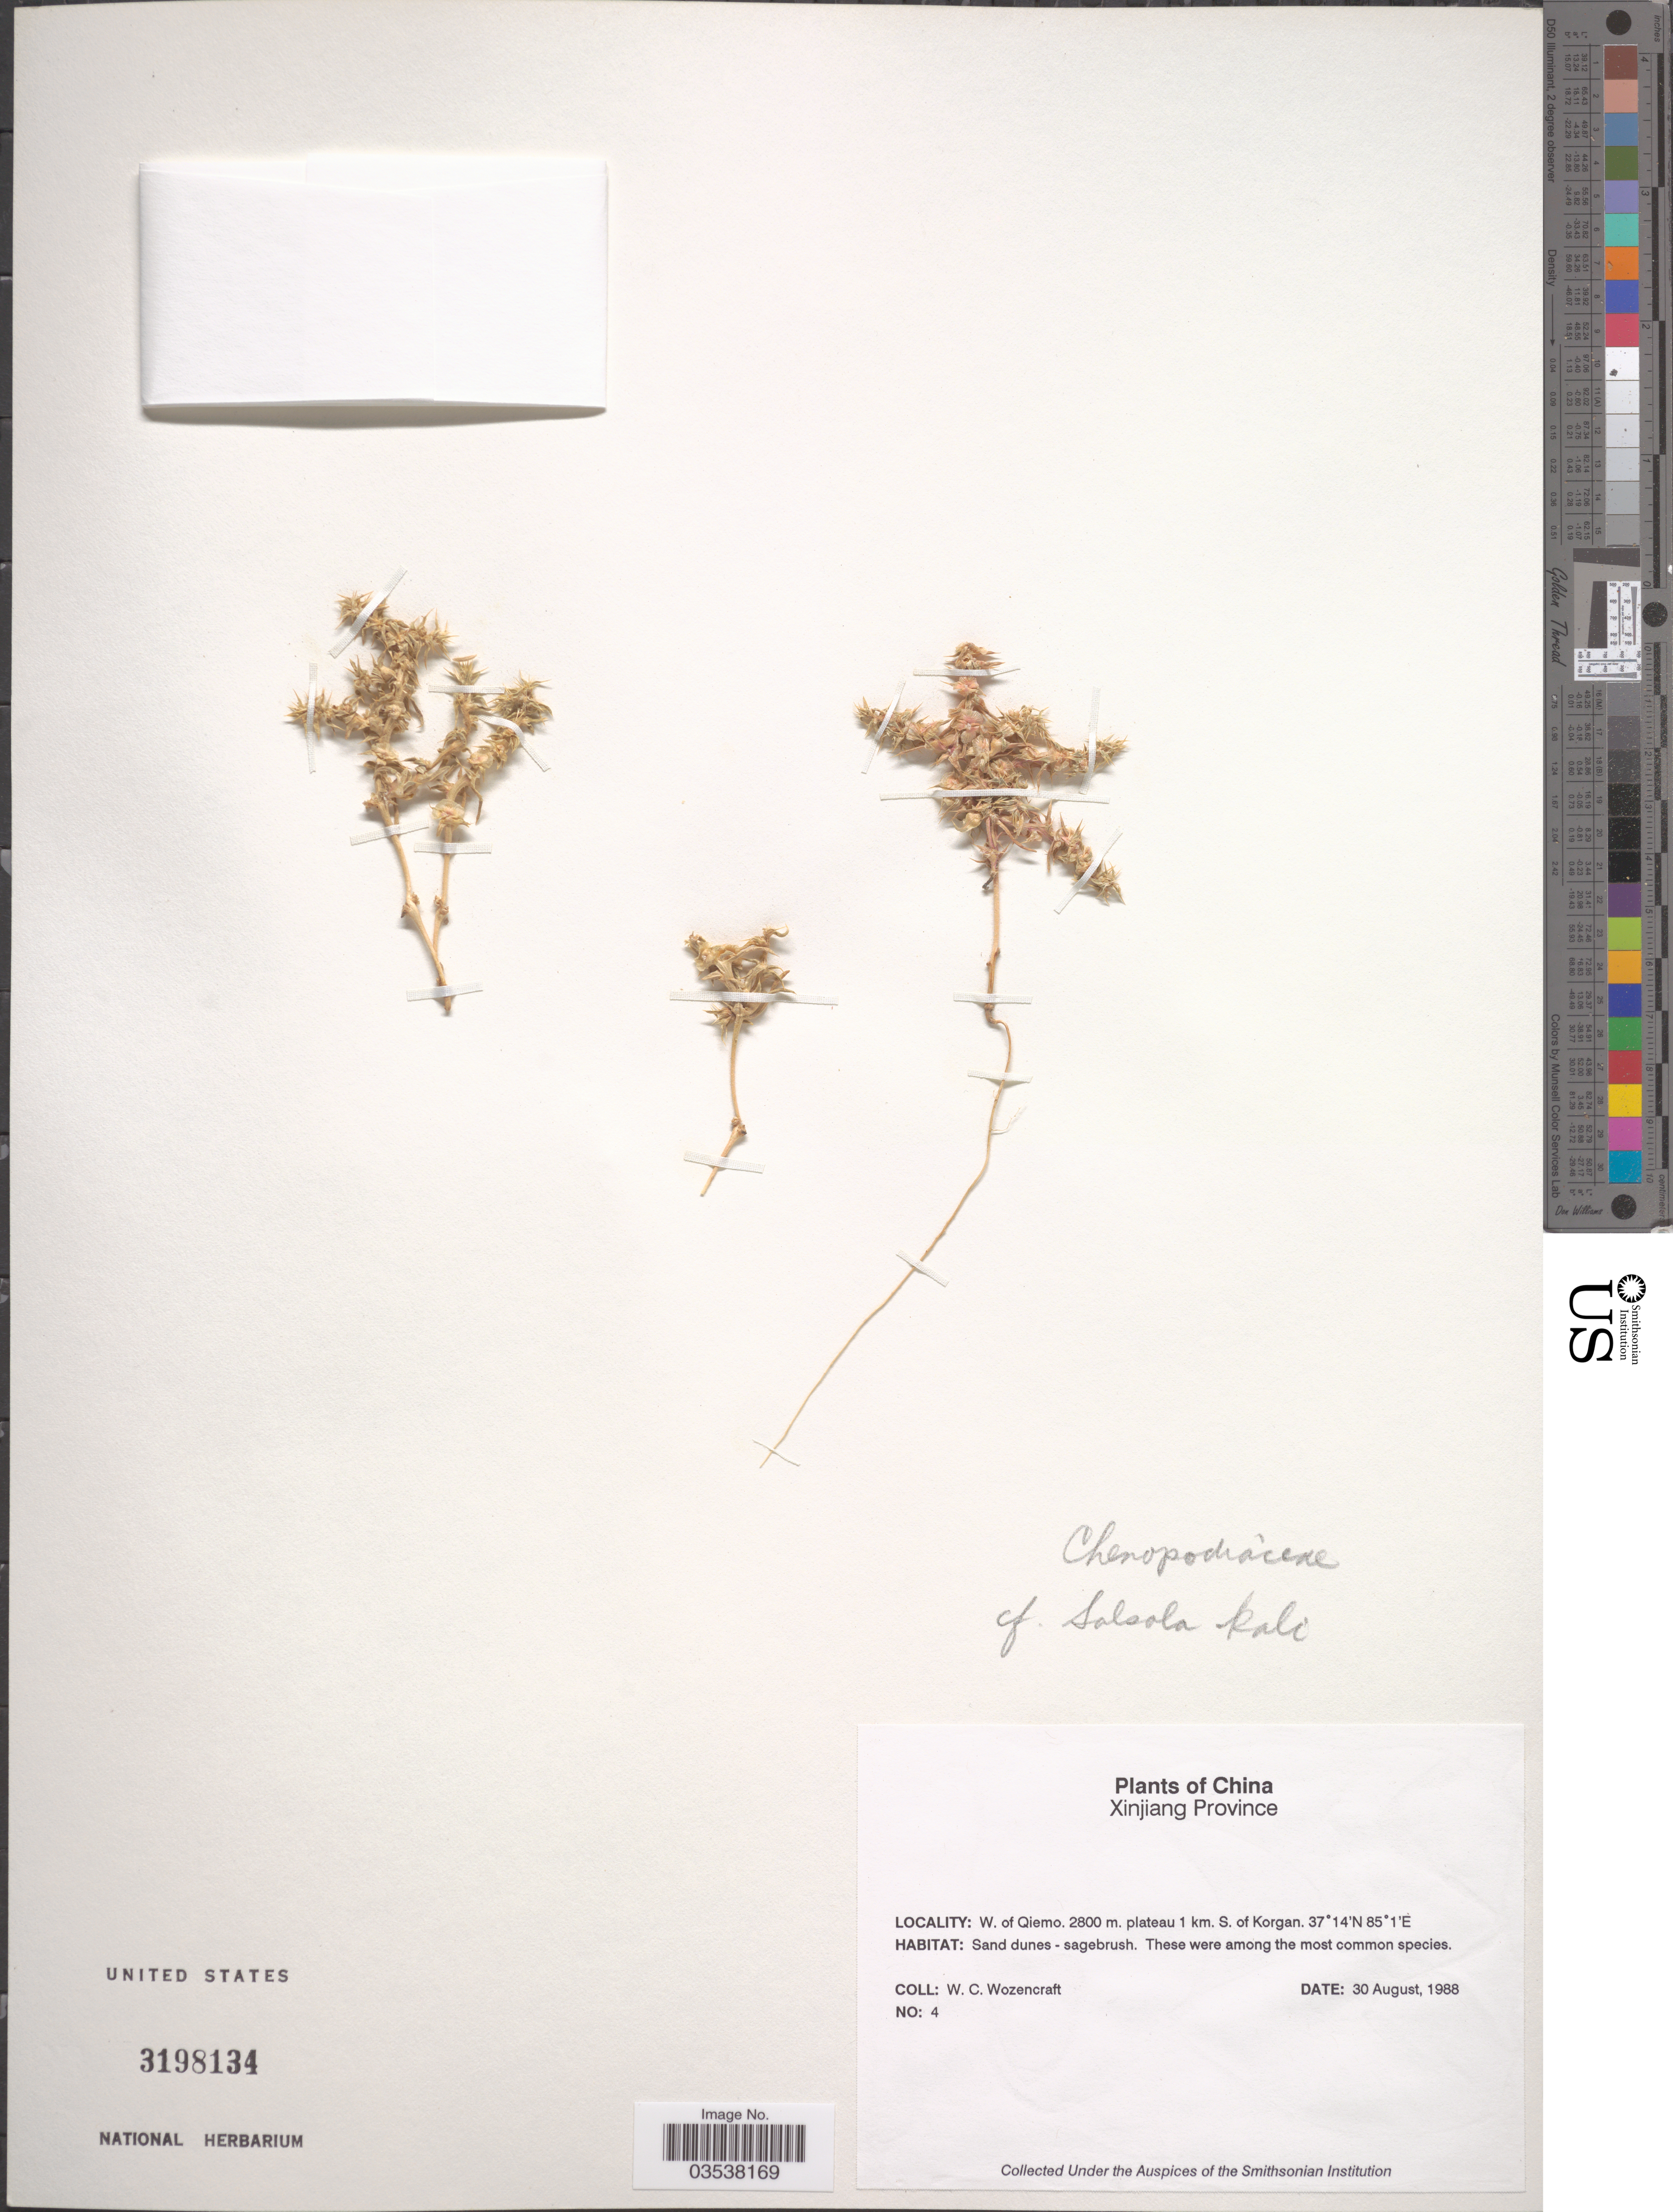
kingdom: Plantae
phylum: Tracheophyta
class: Magnoliopsida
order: Caryophyllales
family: Amaranthaceae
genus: Salsola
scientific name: Salsola kali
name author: L.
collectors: W. Wozencraft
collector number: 4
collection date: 1988-08-30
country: China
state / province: Xinjiang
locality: W. of Qiemo. plateau 1 km. S. of Korgan.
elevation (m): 2800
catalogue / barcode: US 3198134